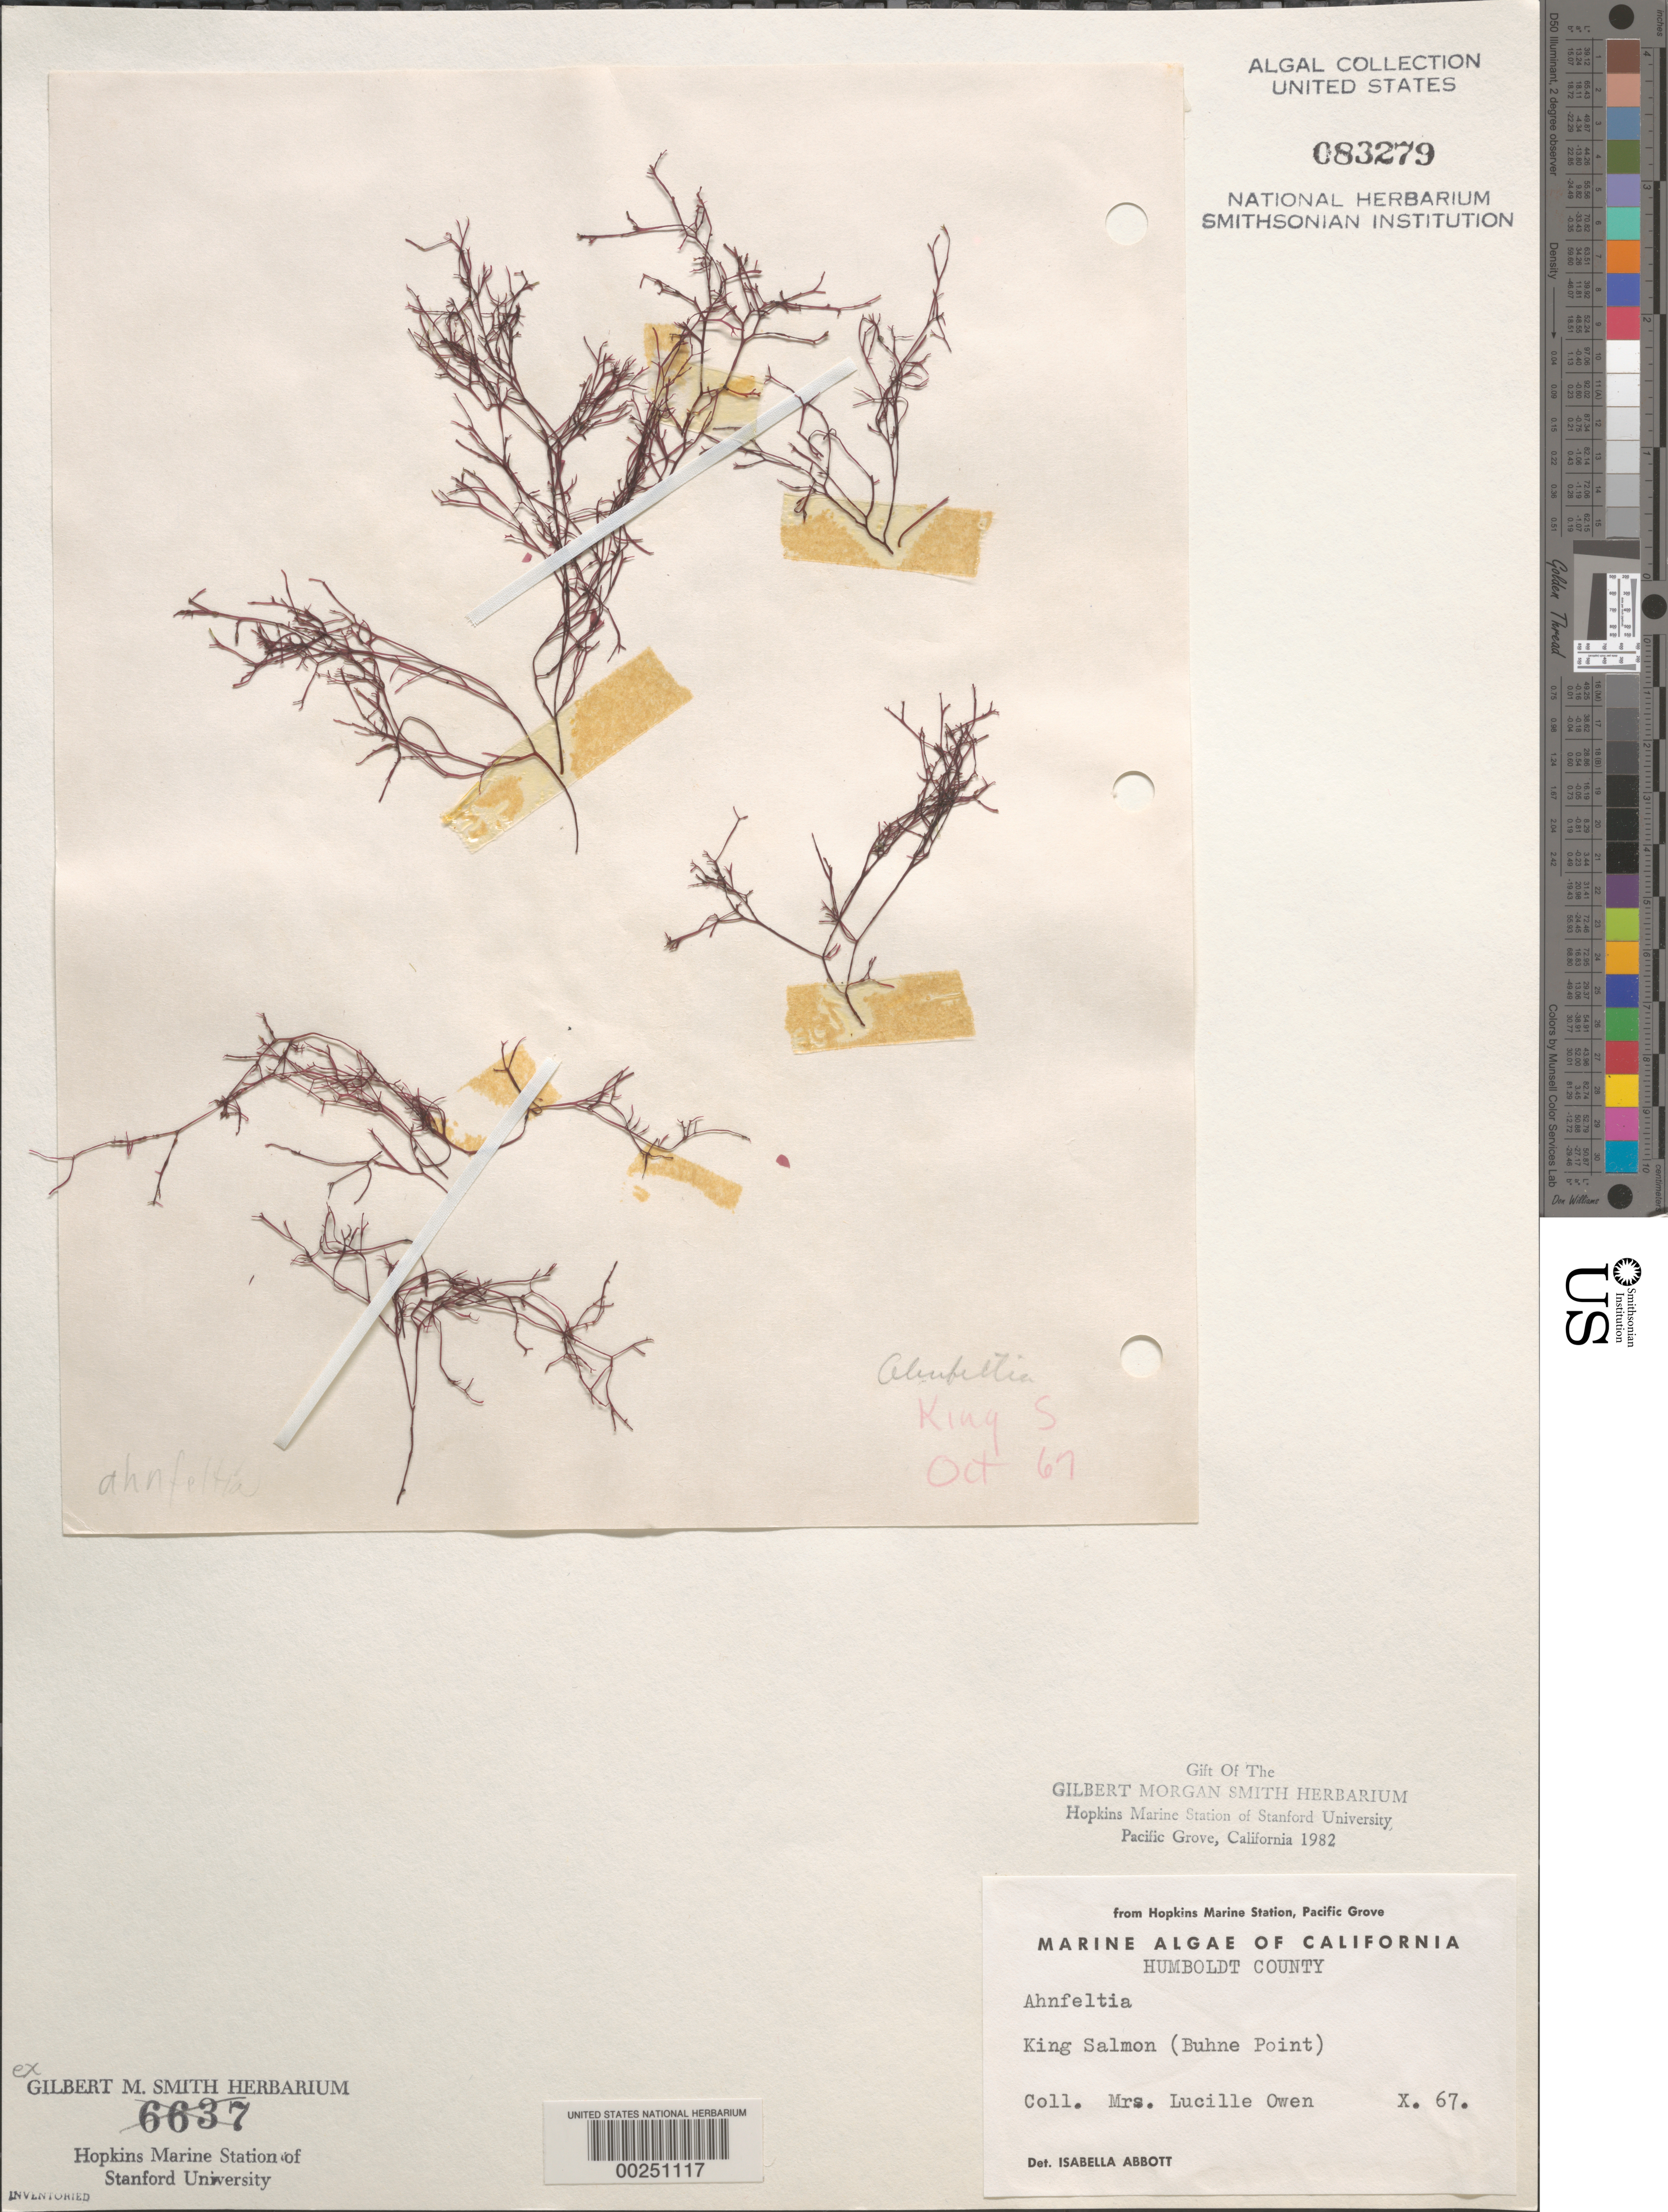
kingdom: Plantae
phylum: Rhodophyta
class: Florideophyceae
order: Ahnfeltiales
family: Ahnfeltiaceae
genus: Ahnfeltia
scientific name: Ahnfeltia sp.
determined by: Abbott, Isabella A.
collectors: L. Owen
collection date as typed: Oct 1967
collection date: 1967-10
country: United States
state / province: California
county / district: Humboldt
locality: King Salmon, Buhne Point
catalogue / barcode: US 83279